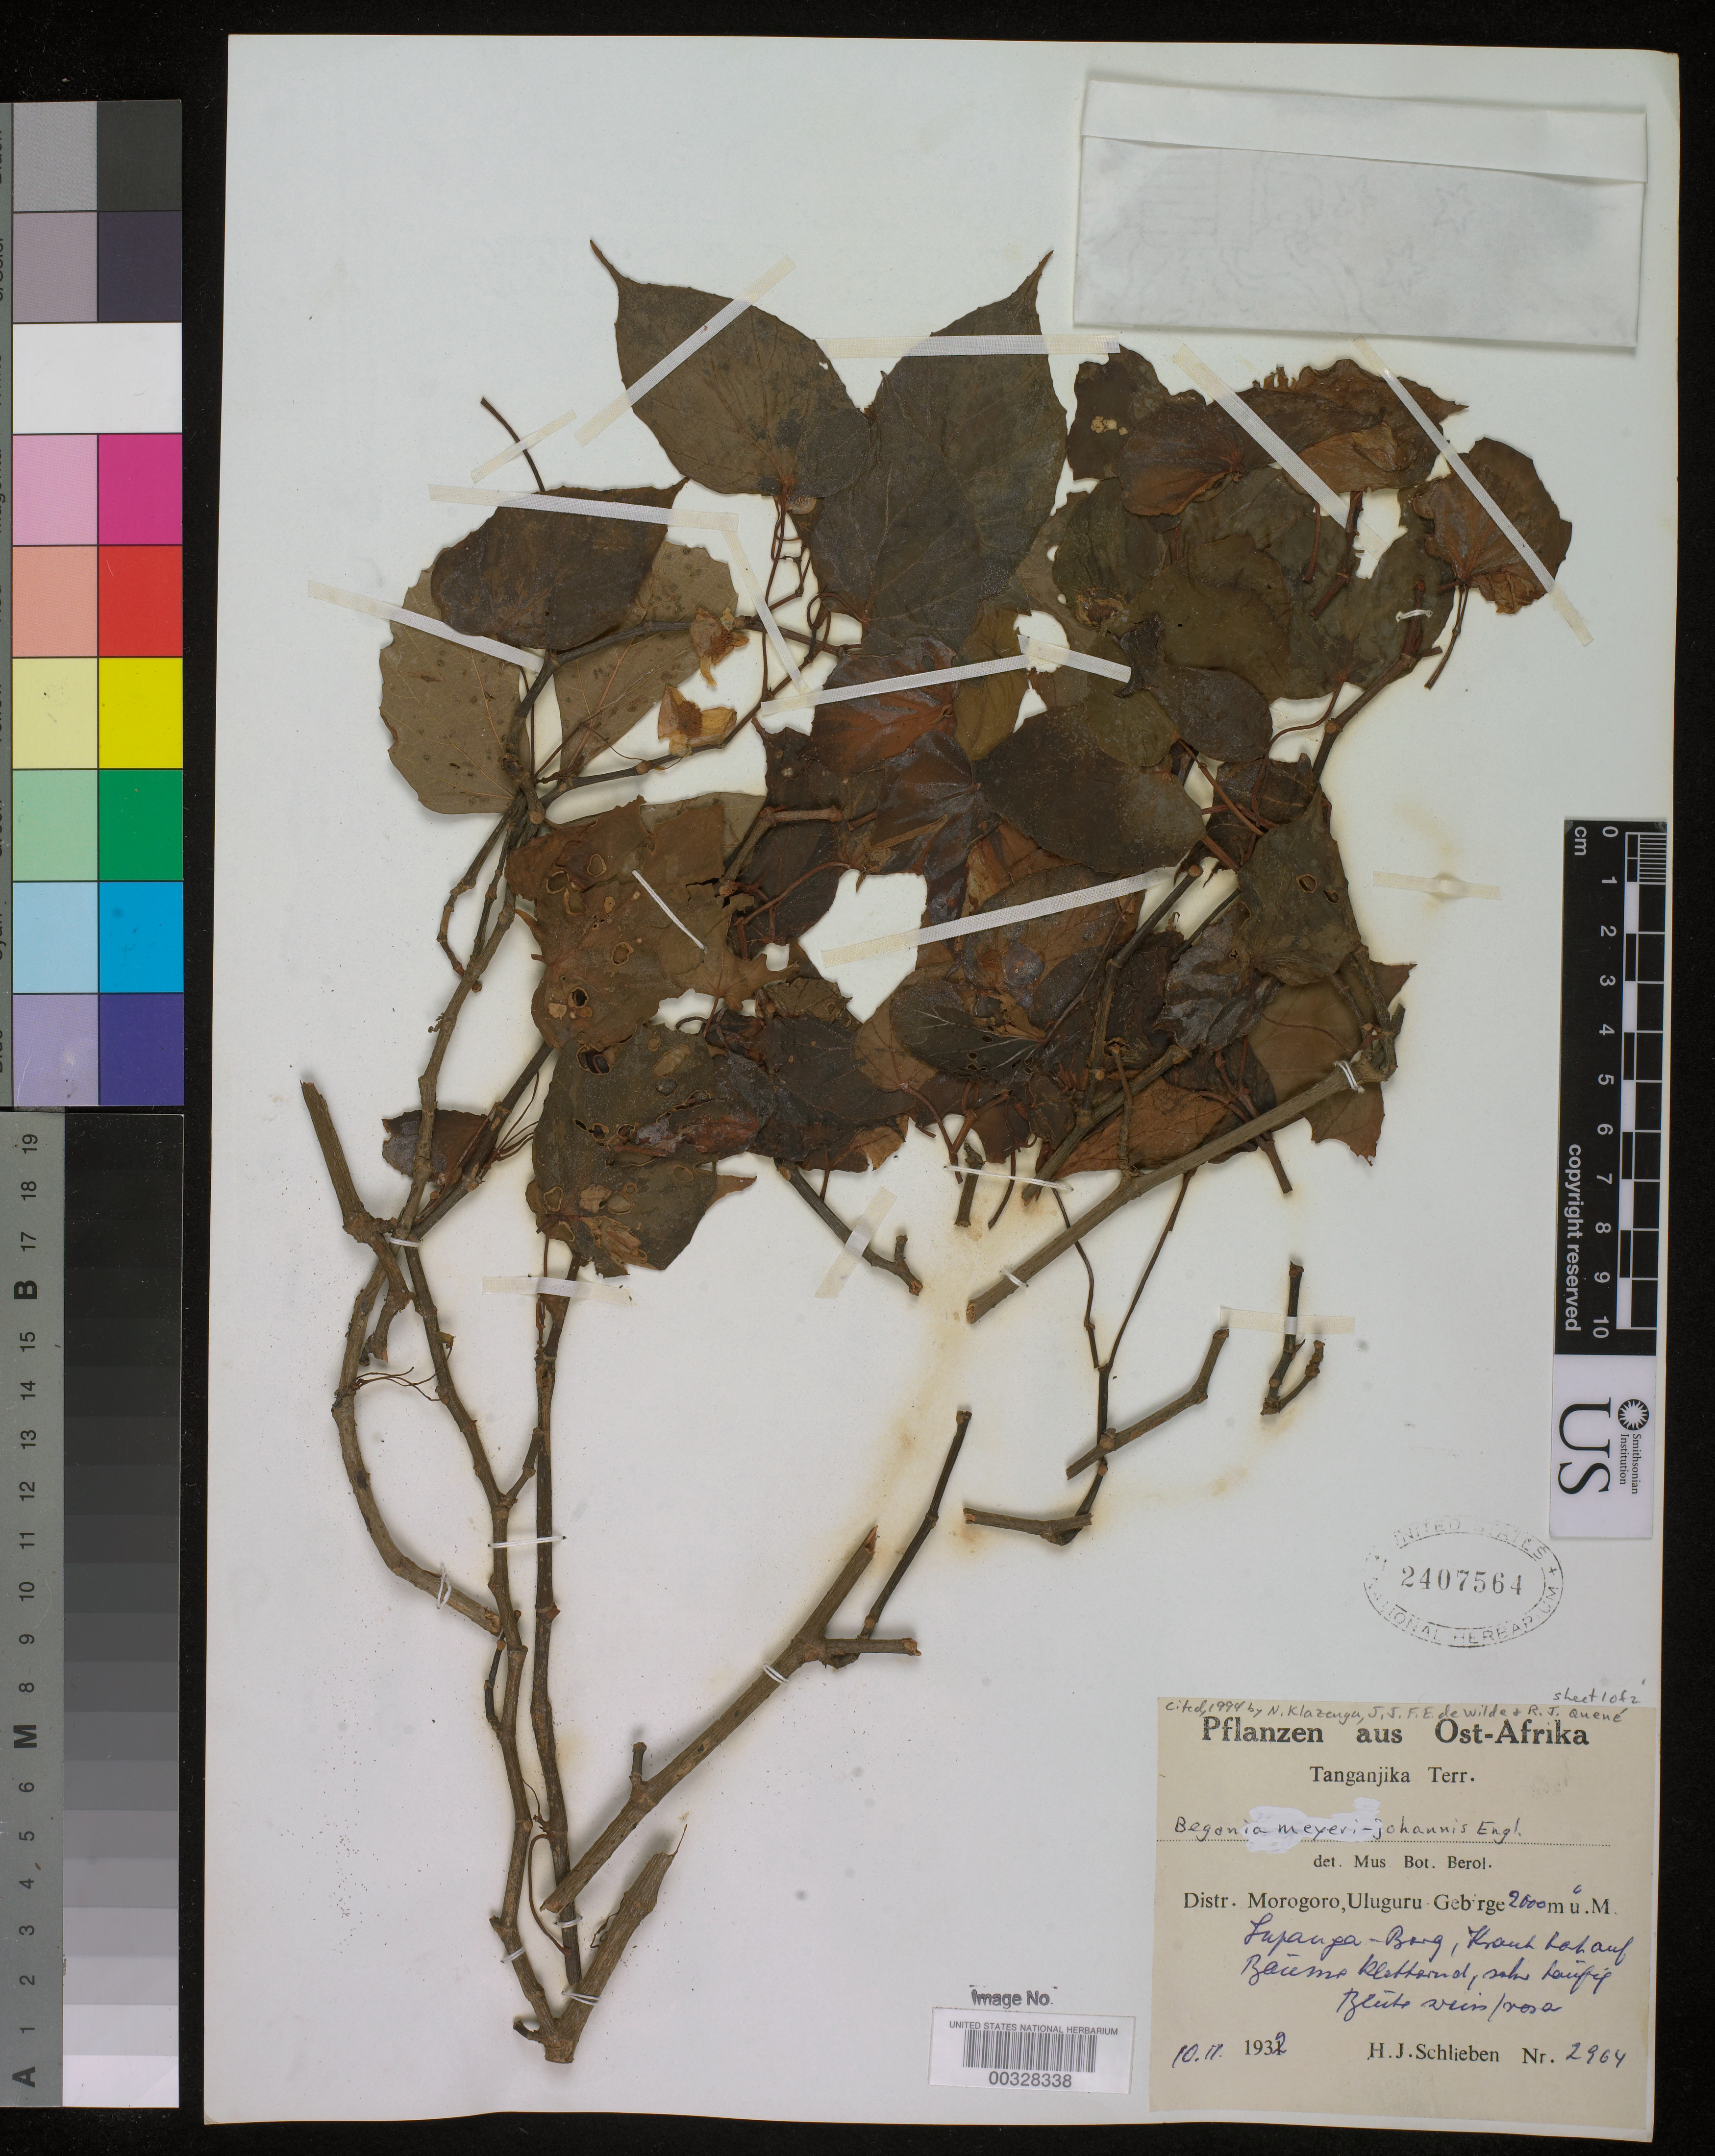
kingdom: Plantae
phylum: Tracheophyta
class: Magnoliopsida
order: Cucurbitales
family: Begoniaceae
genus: Begonia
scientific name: Begonia sp.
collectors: H. J. Schlieben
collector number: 2964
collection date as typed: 10 Nov 1932 or 11 Oct 1932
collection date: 1932-10-11 or 1932-11-10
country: Tanzania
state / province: Morogoro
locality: Uluguru gebirge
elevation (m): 2000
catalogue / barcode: US 2407564